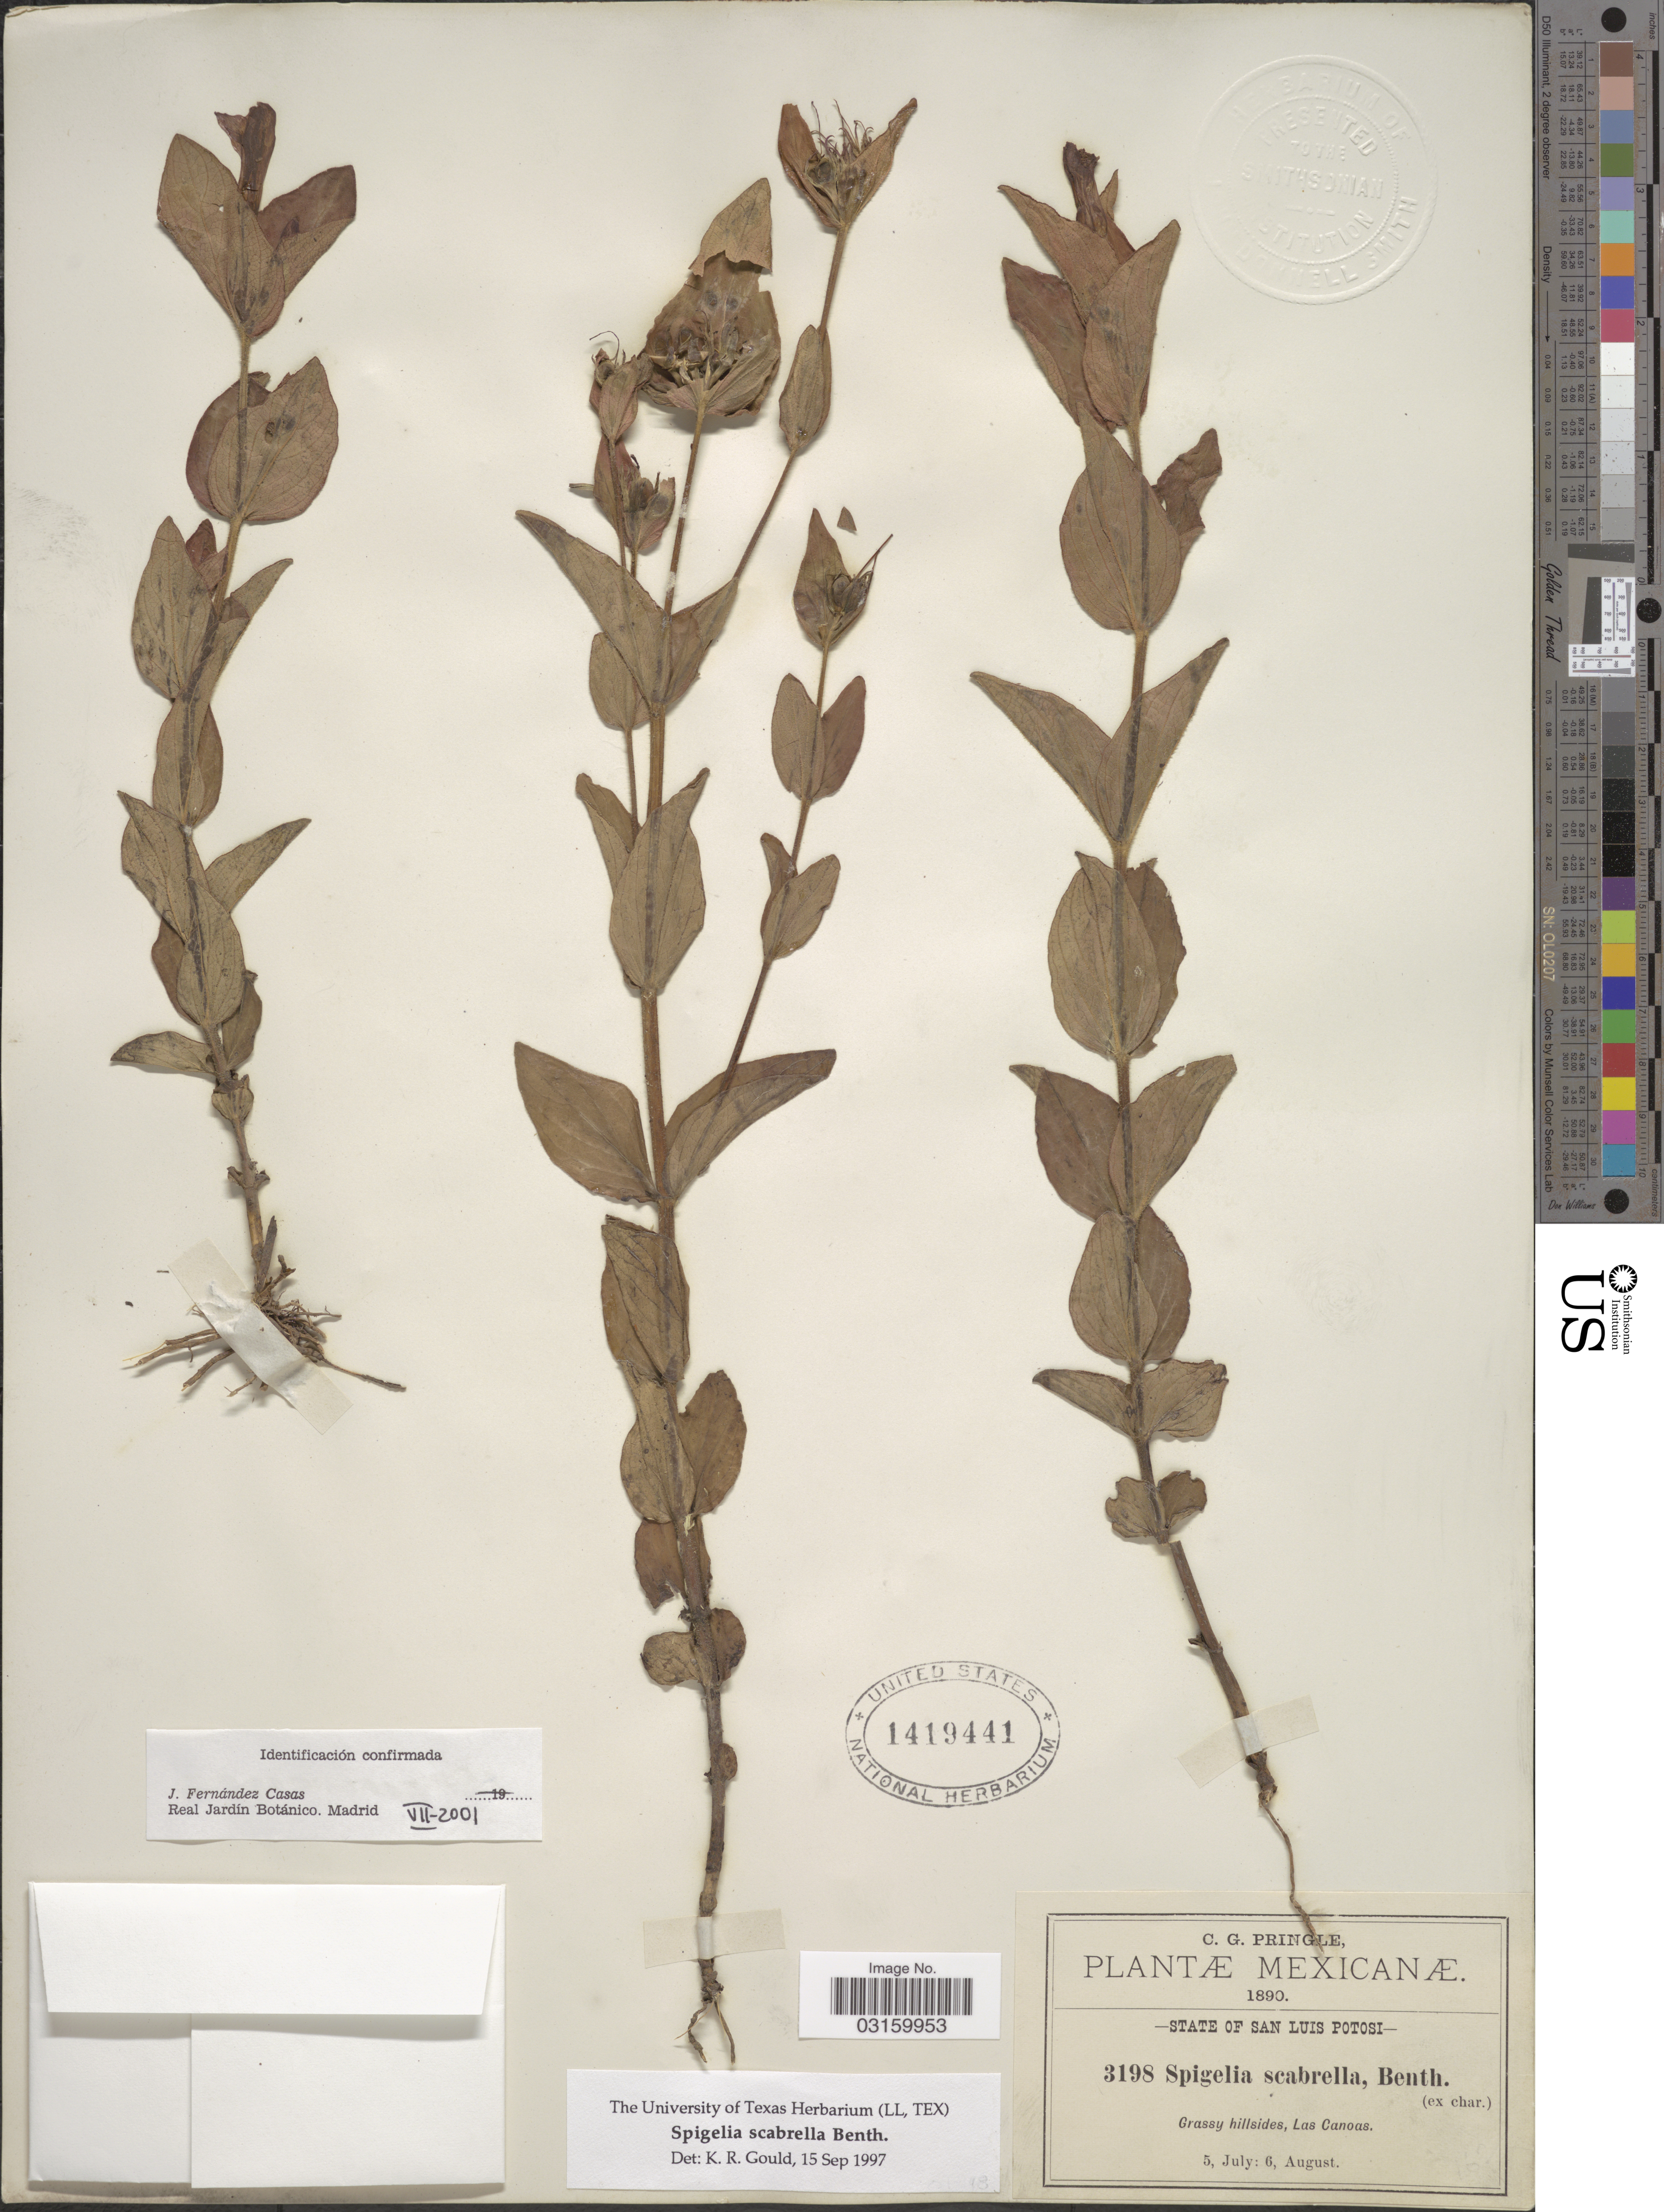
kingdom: Plantae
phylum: Tracheophyta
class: Magnoliopsida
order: Gentianales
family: Loganiaceae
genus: Spigelia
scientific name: Spigelia scabrella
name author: Benth.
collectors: C. G. Pringle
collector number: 3198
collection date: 1890-07-05/1890-08-06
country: Mexico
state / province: San Luis Potosí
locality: Grassy hillsides, Las Canoas.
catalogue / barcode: US 1419441